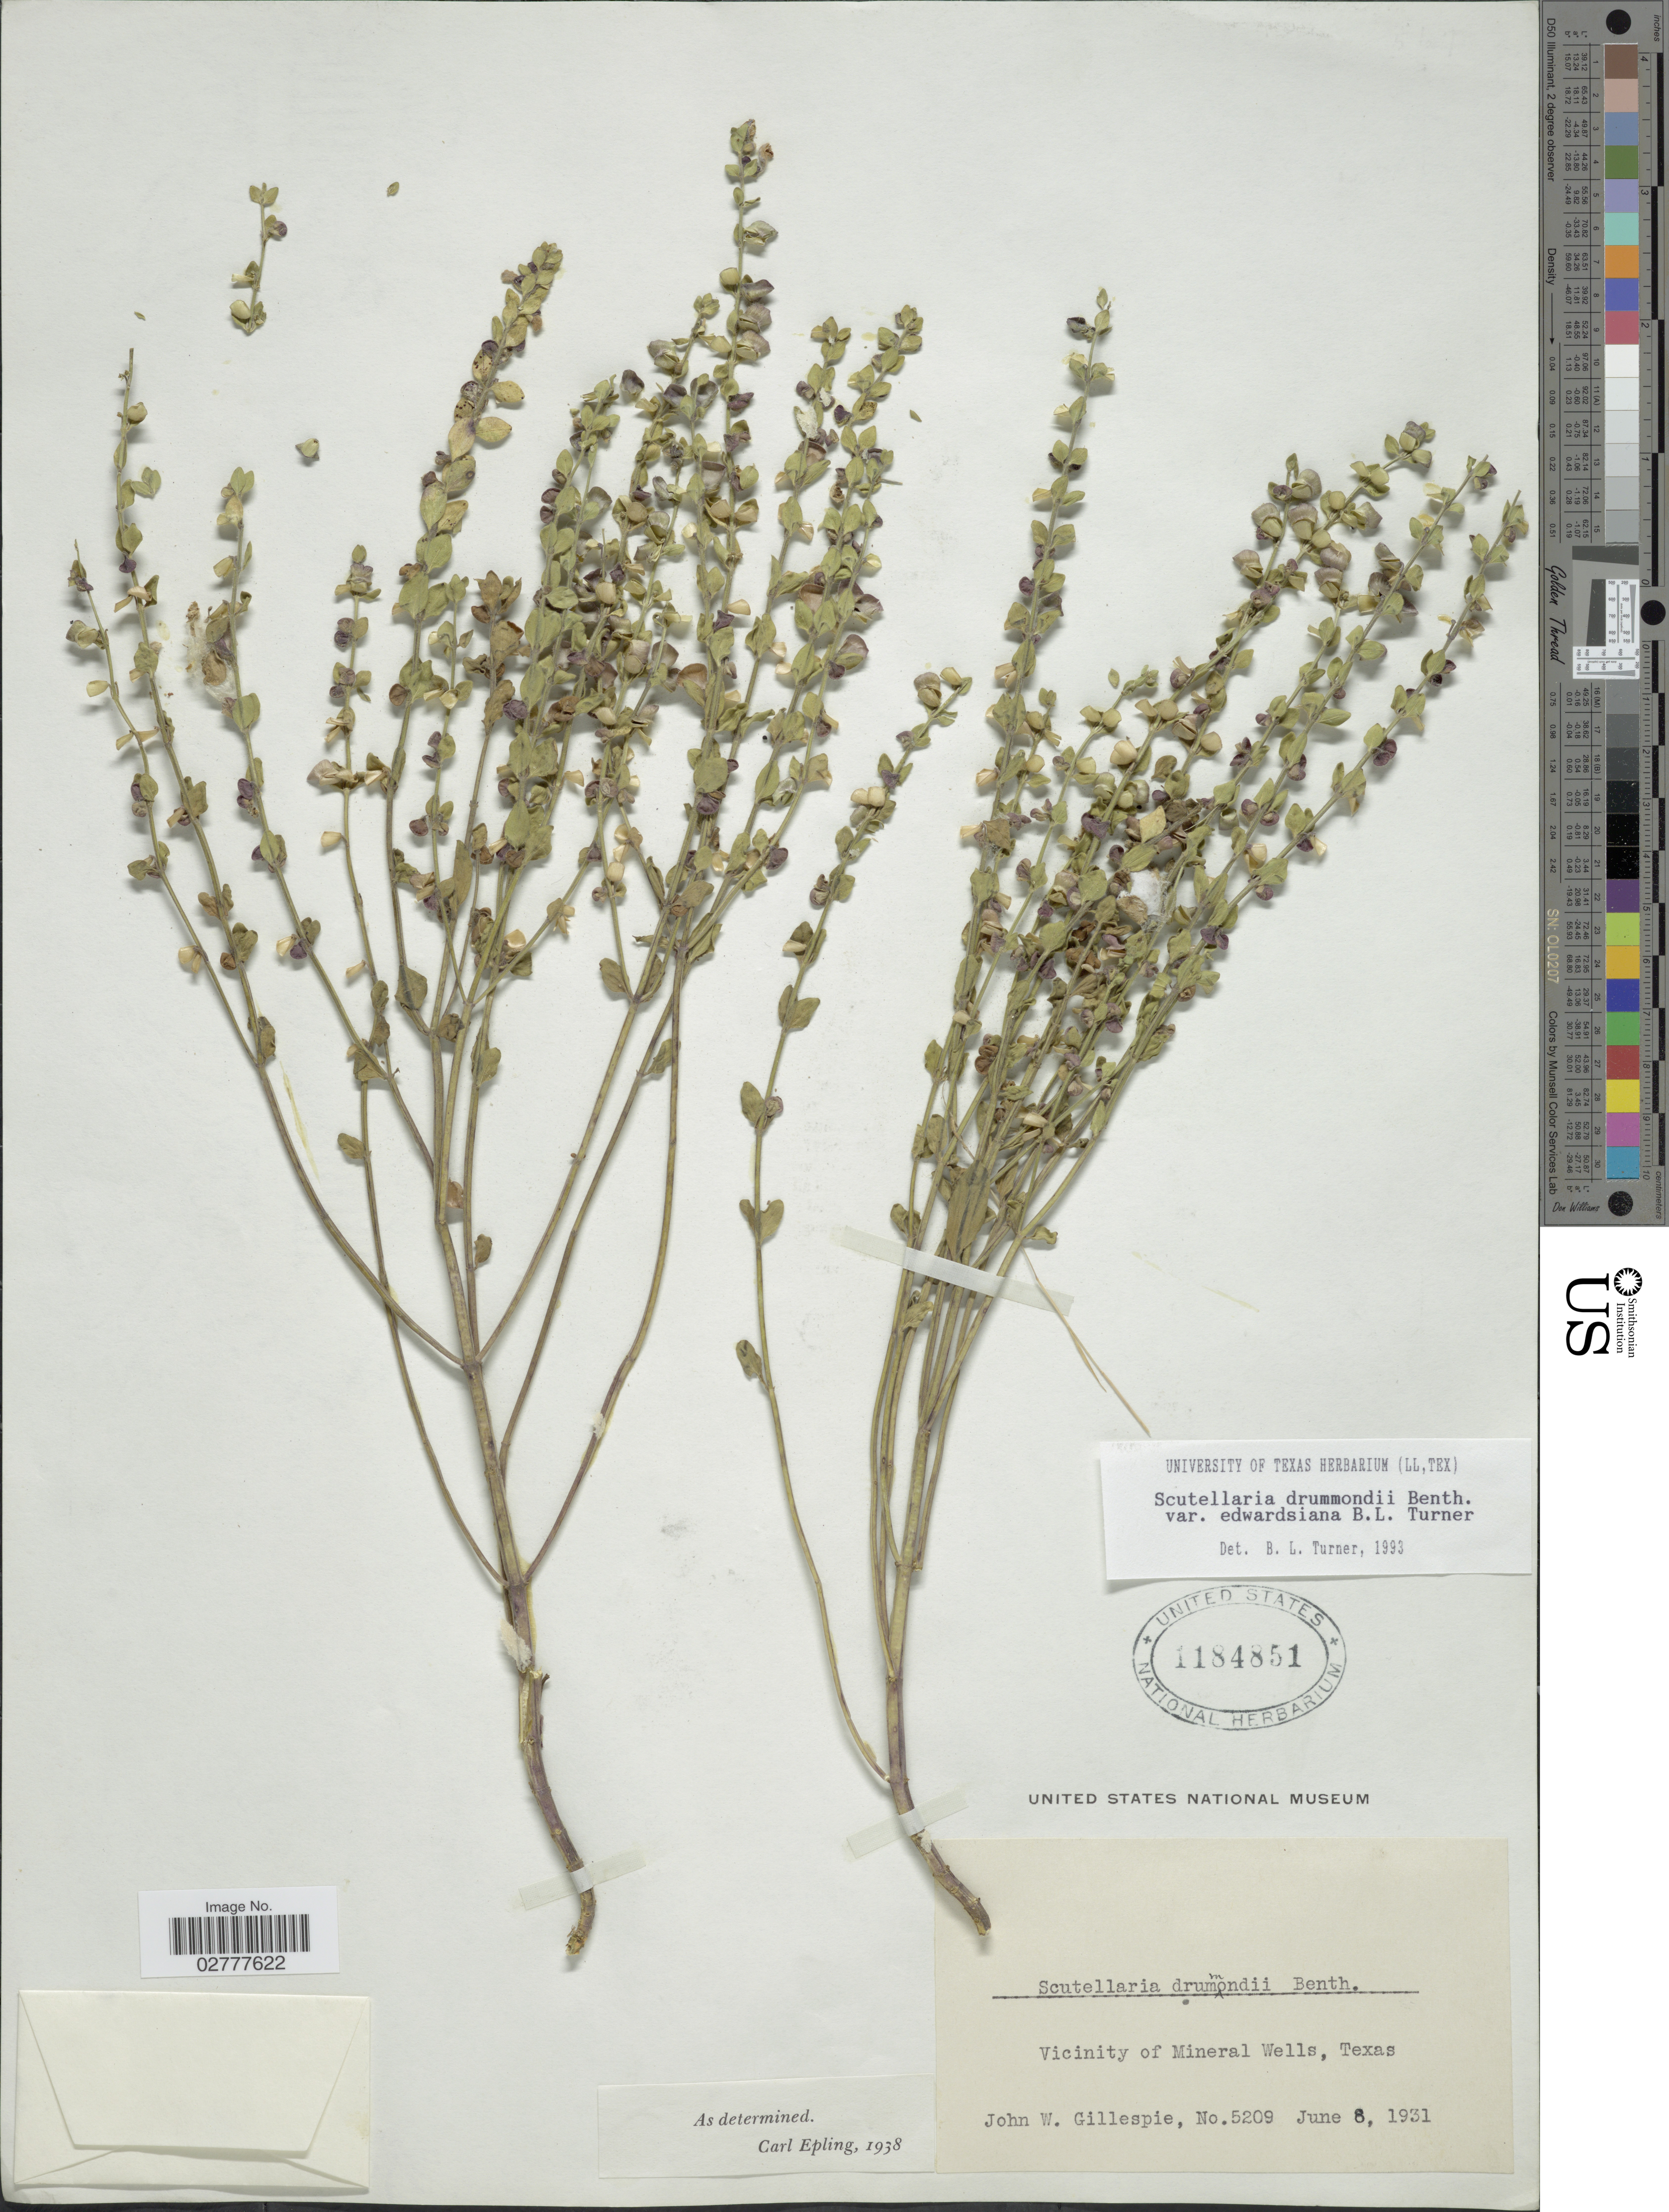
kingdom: Plantae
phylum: Tracheophyta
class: Magnoliopsida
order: Lamiales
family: Lamiaceae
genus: Scutellaria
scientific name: Scutellaria drummondii var. edwardsiana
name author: Benth.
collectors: J. W. Gillespie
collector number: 5209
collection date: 1931-06-08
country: United States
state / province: Texas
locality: Vicinity of Mineral Wells.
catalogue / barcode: US 1184851